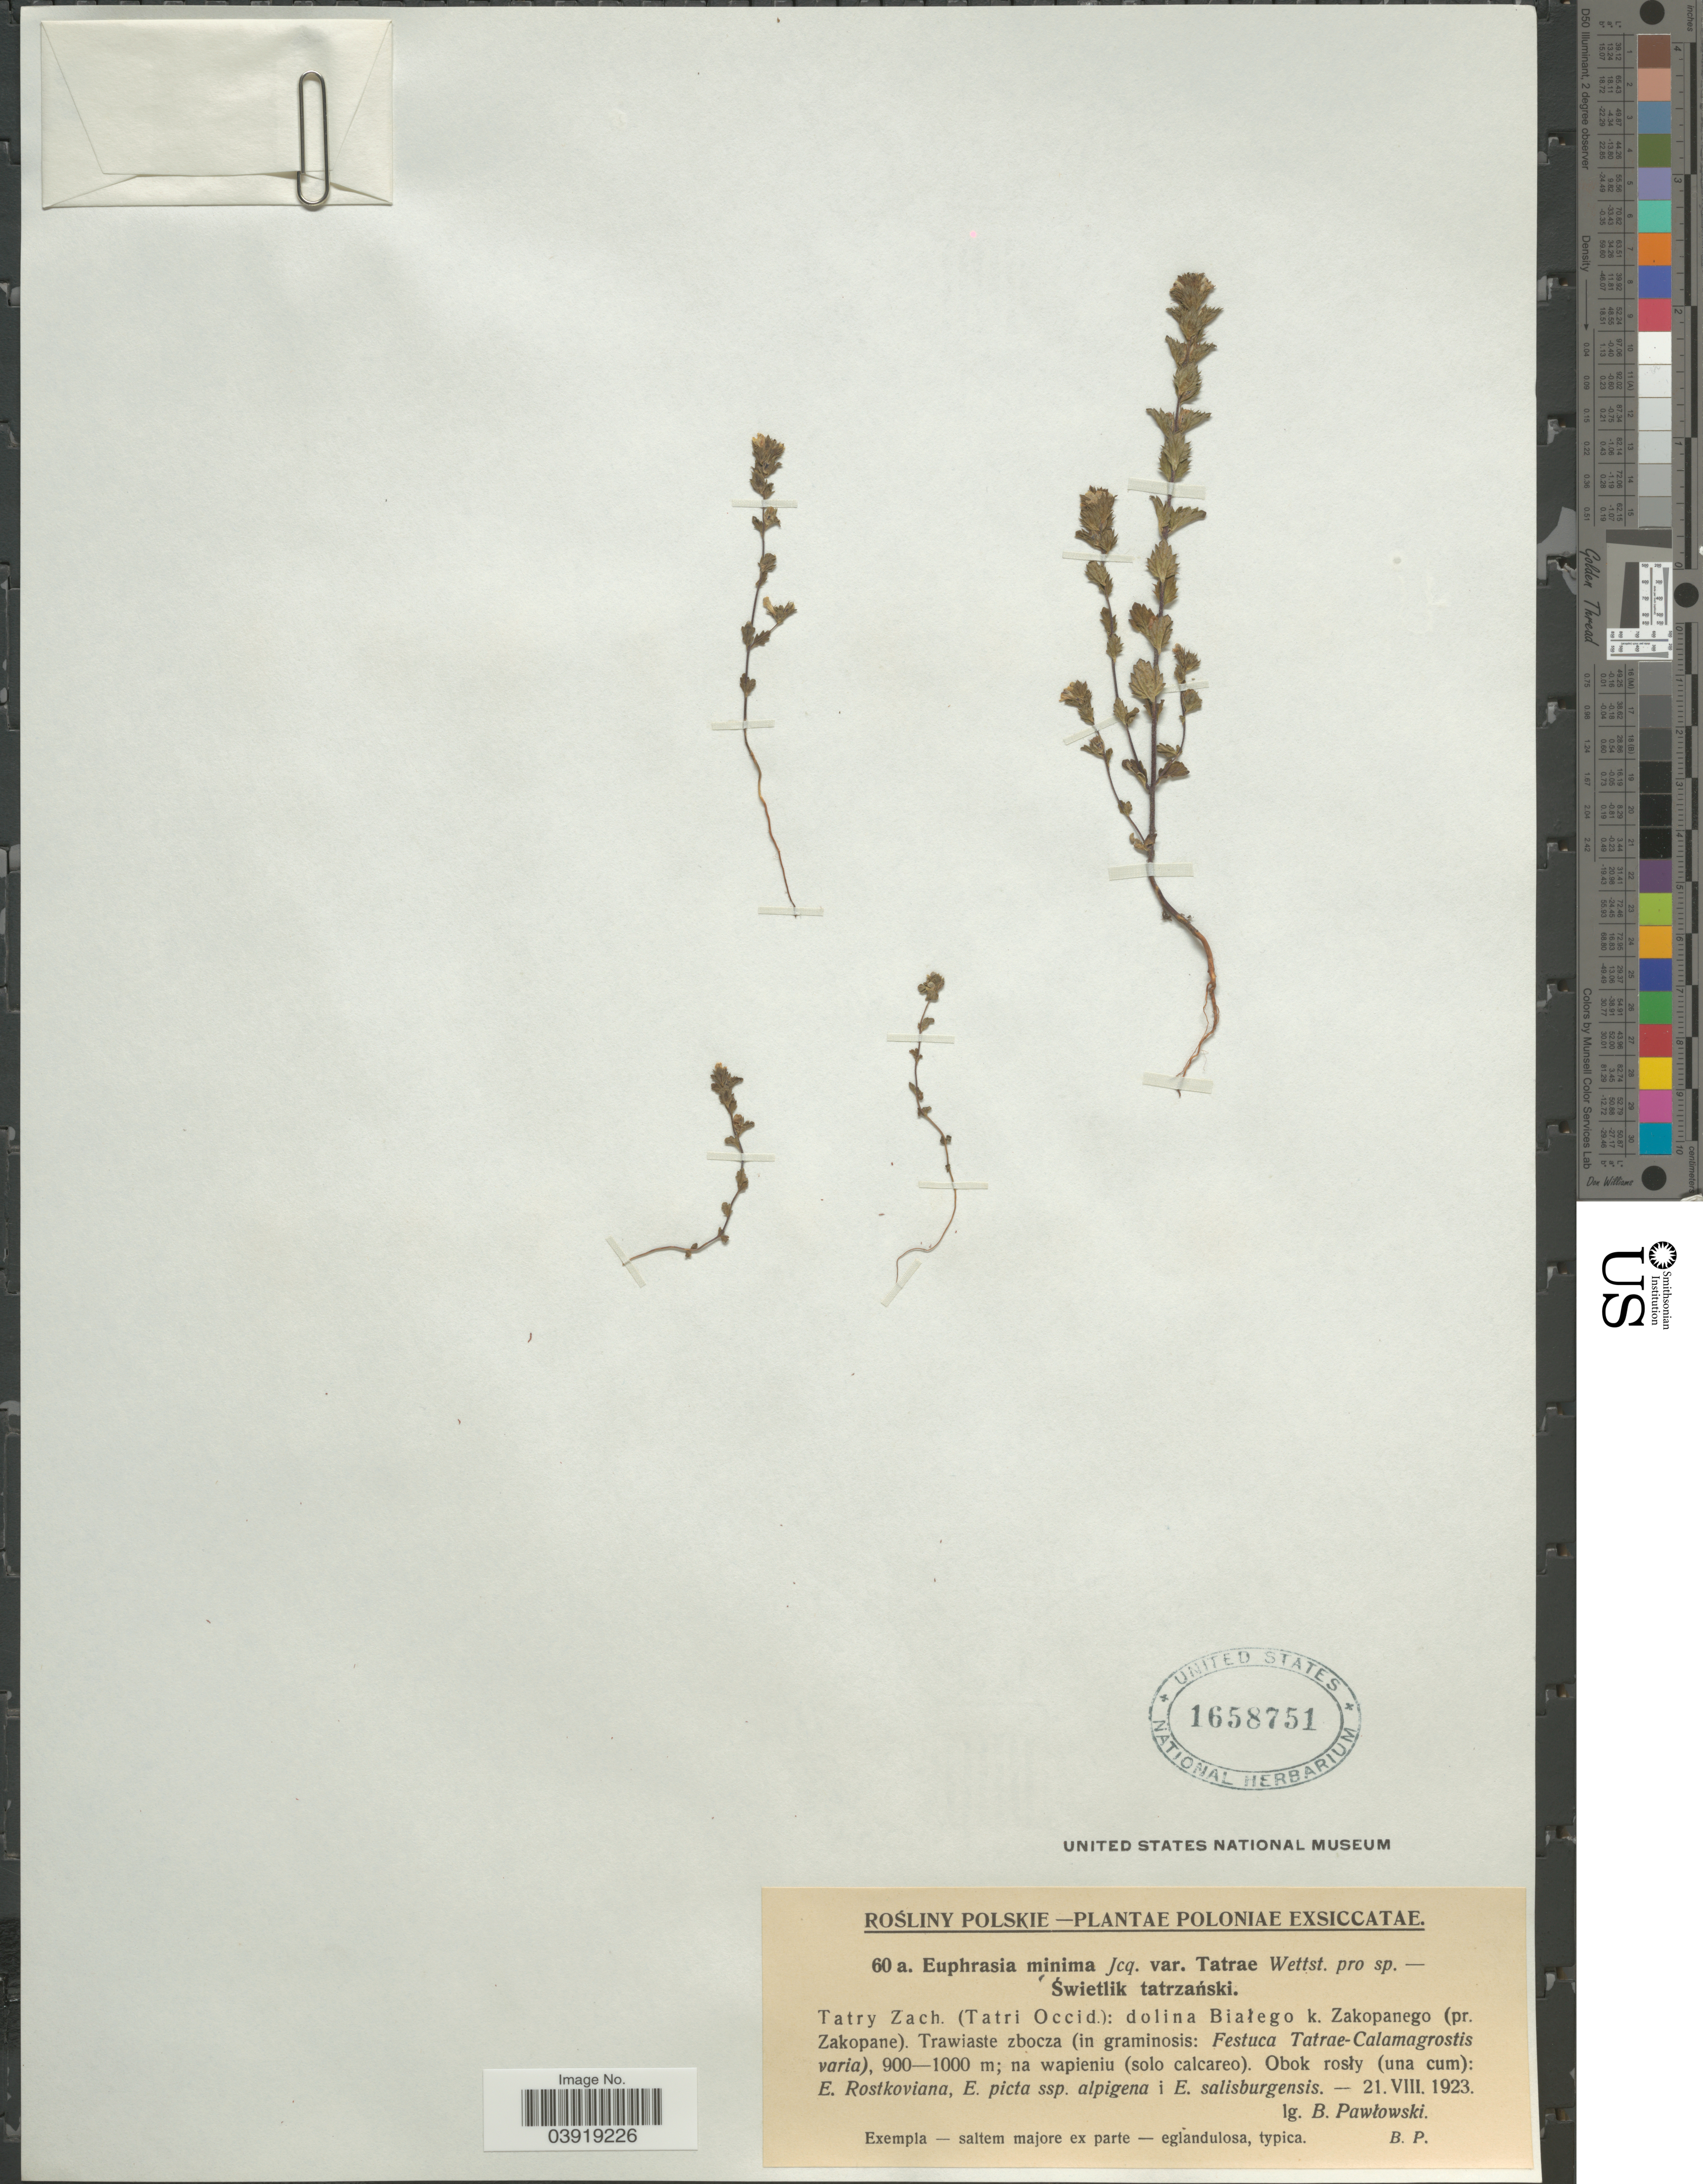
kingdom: Plantae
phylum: Tracheophyta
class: Magnoliopsida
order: Lamiales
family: Orobanchaceae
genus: Euphrasia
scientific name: Euphrasia minima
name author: Schloss.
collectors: B. Pawlowski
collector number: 60a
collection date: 1923-08-21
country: Poland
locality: Poloniae. Tatry Zach. (Tatri Occid.): dolina Białego k. Zakopanego (pr. Zakopane).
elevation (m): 900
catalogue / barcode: US 1658751